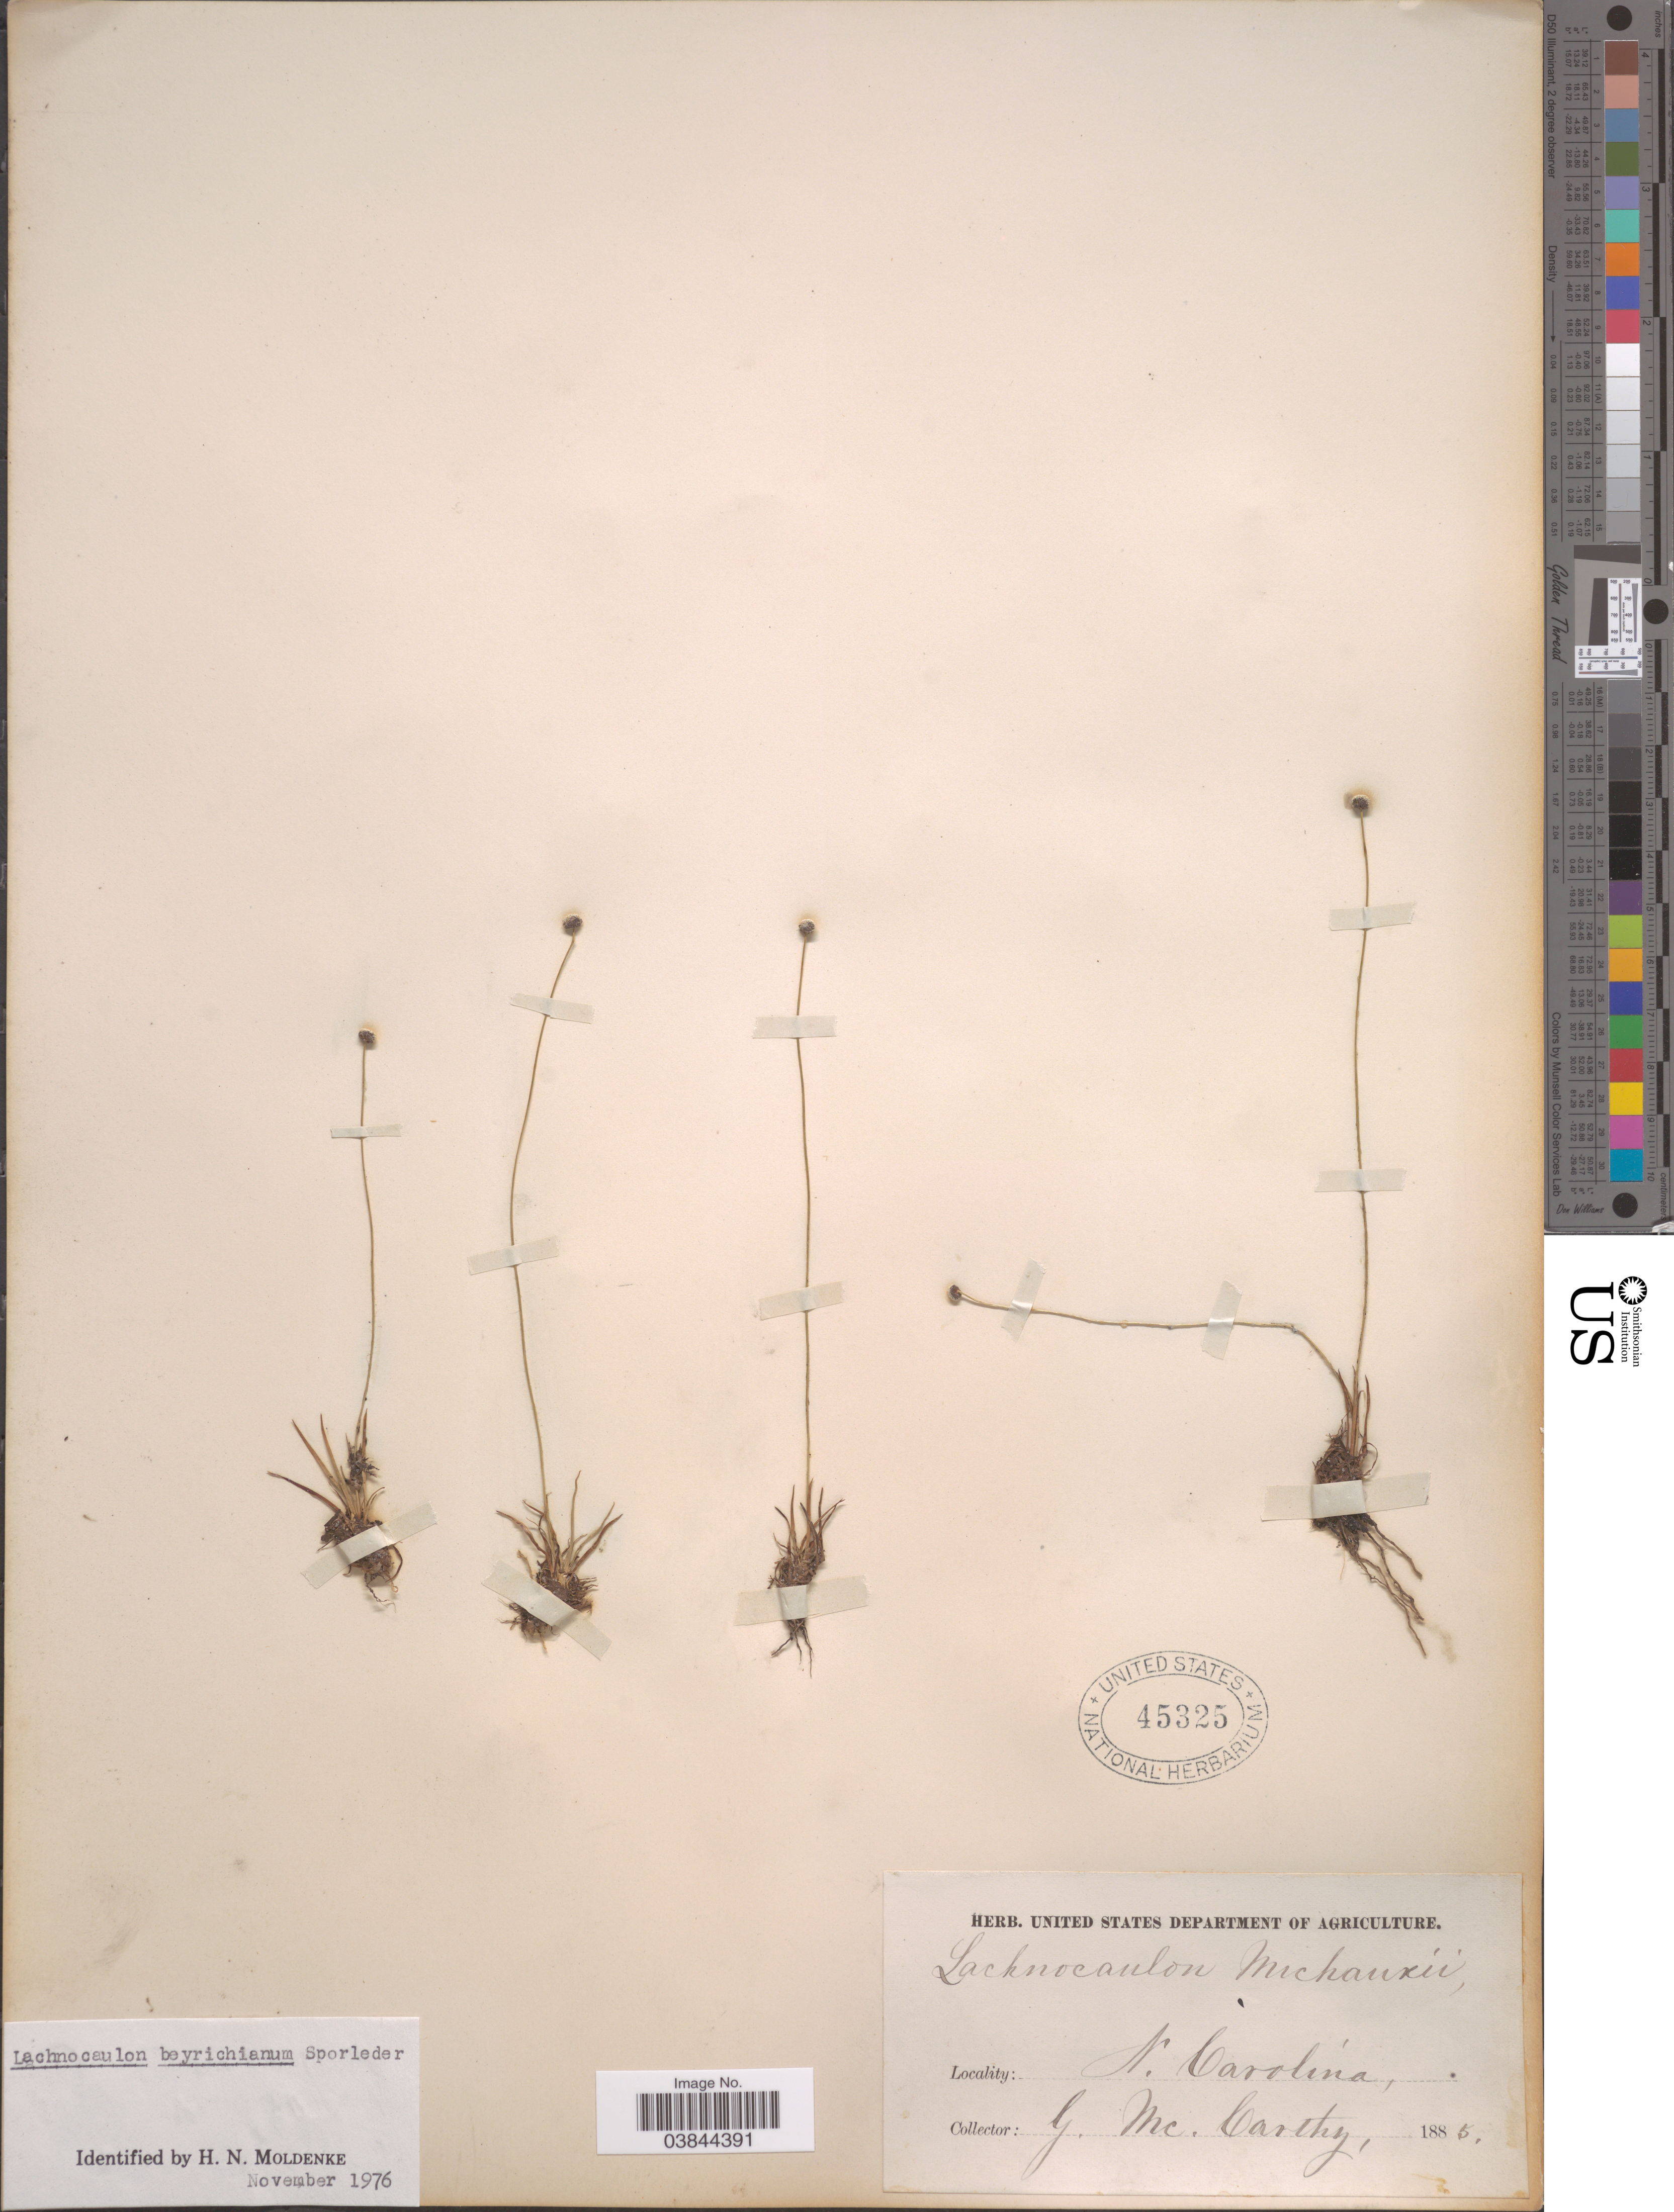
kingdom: Plantae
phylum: Tracheophyta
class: Liliopsida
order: Poales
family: Eriocaulaceae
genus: Lachnocaulon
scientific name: Lachnocaulon beyrichianum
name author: Sporl. ex Körn.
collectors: G. M. McCarthy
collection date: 1885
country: United States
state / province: North Carolina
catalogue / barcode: US 45325